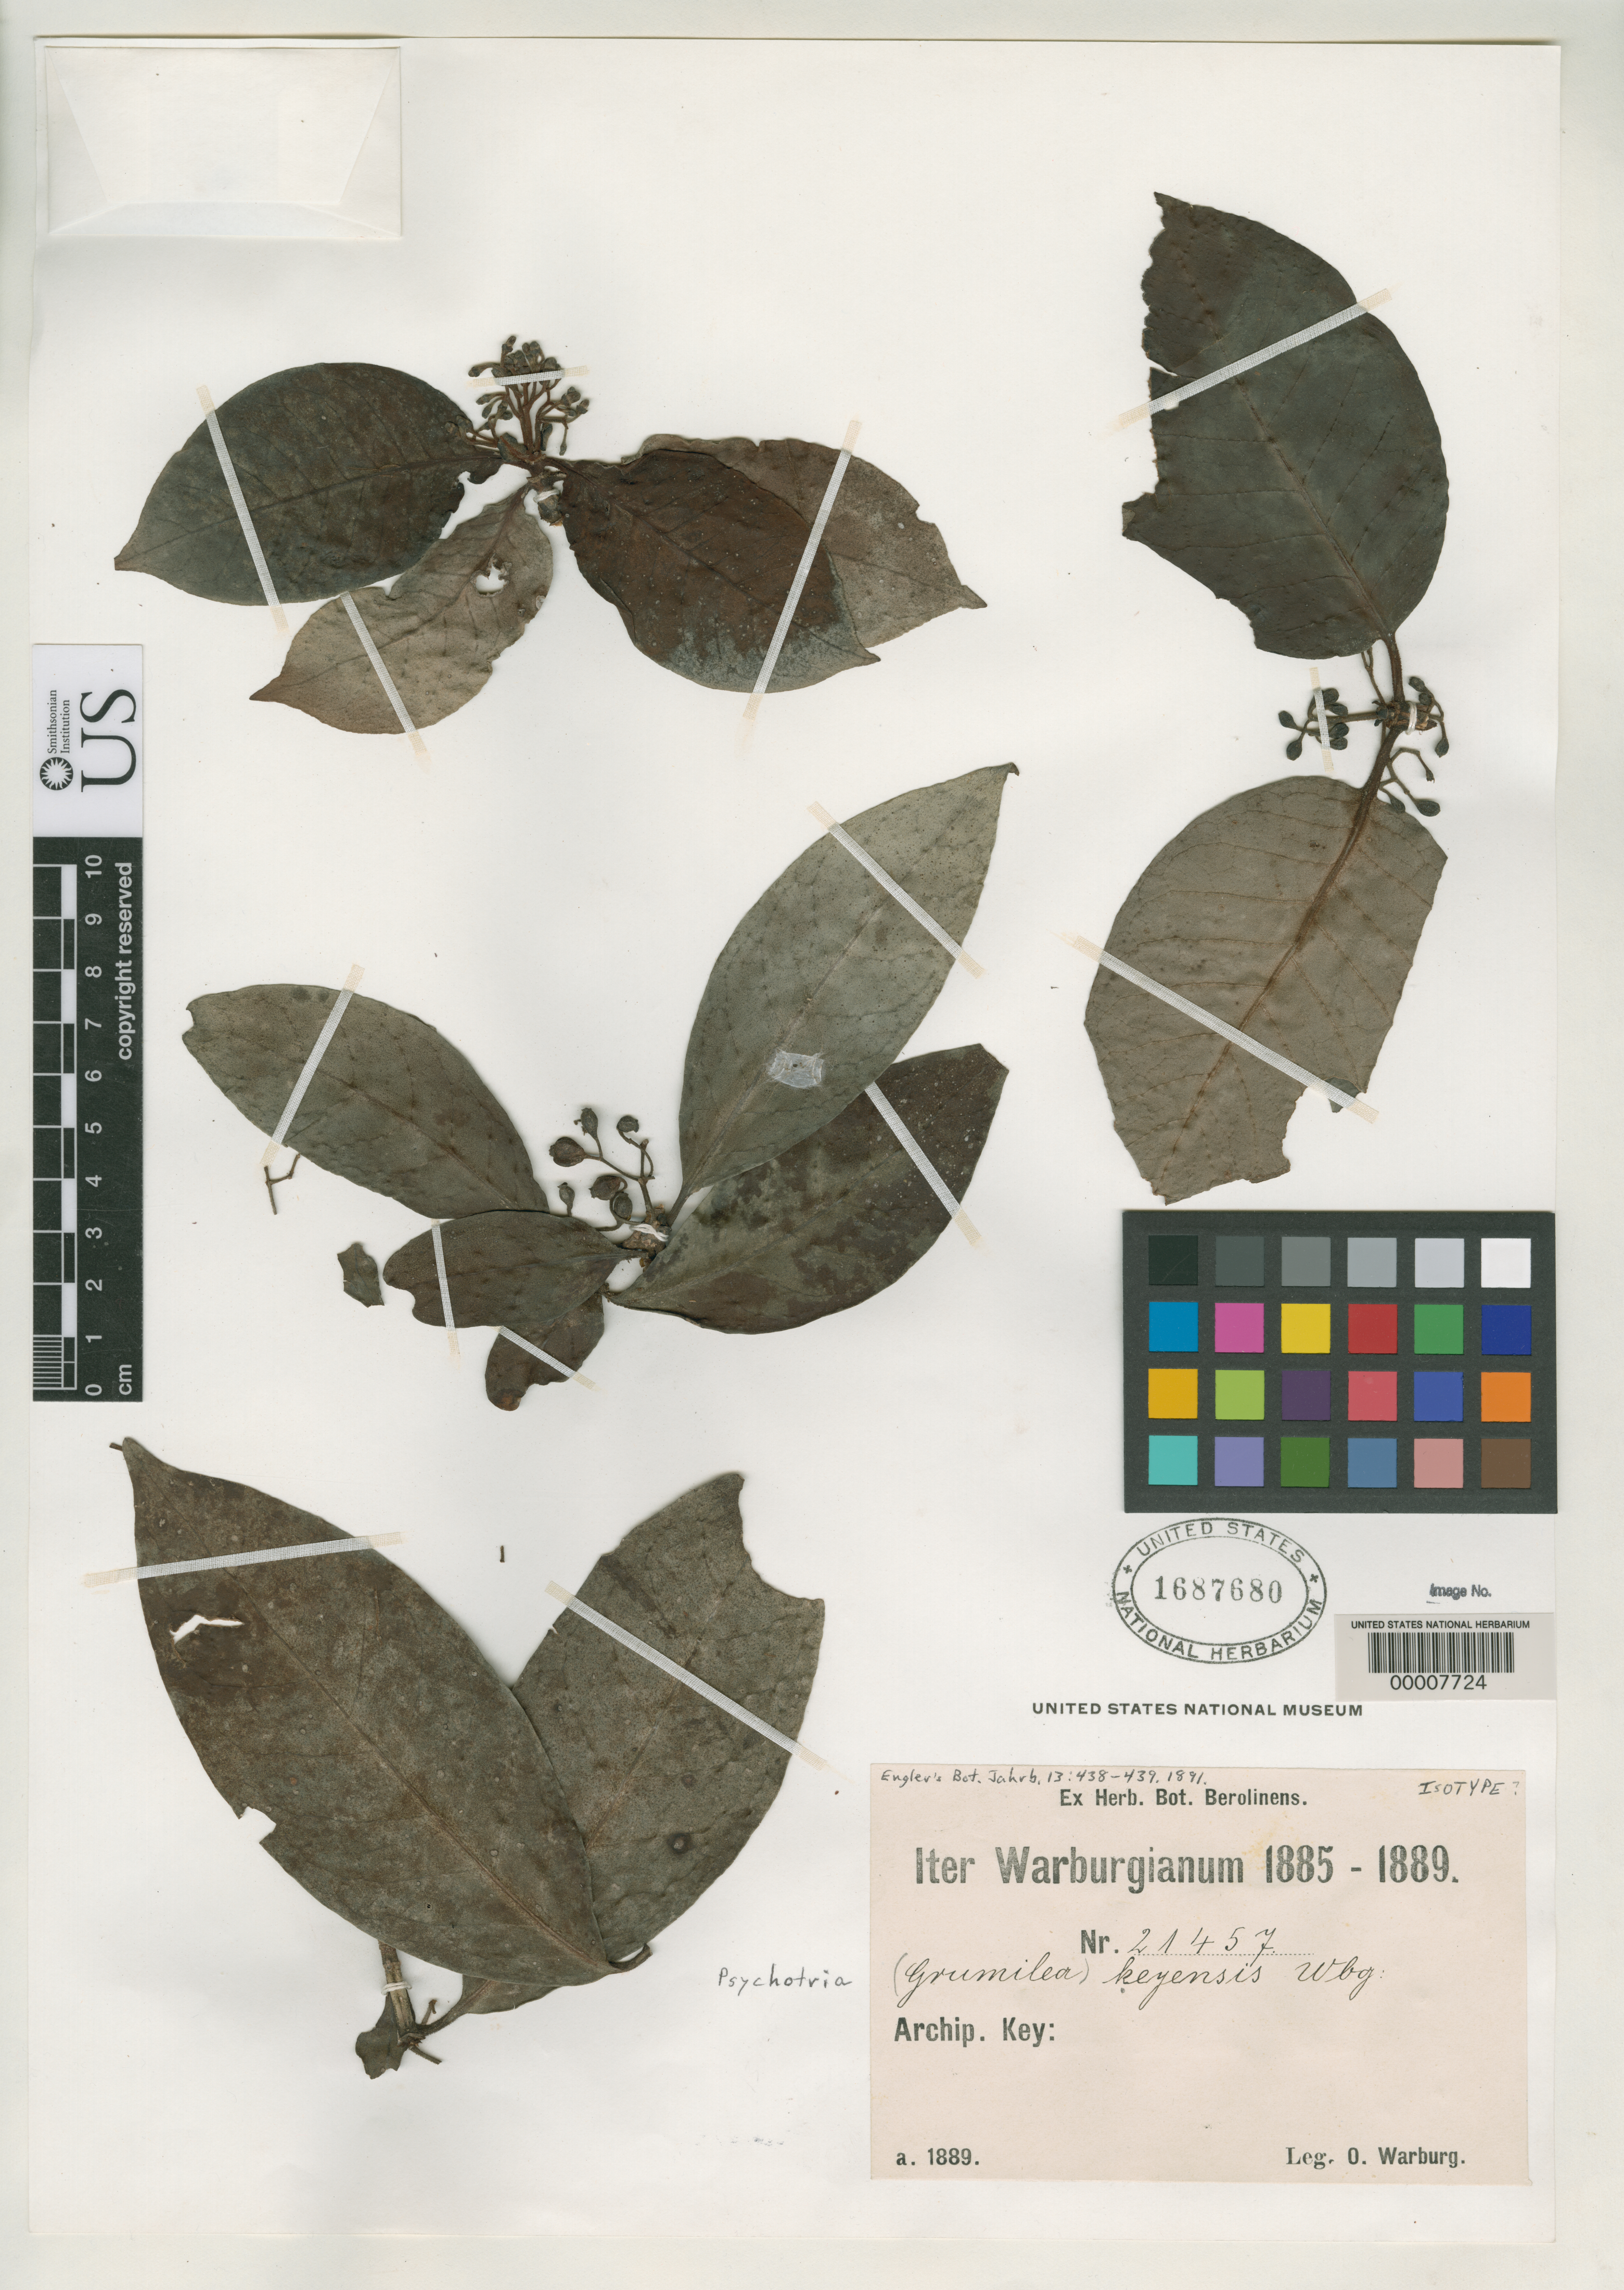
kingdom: Plantae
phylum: Tracheophyta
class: Magnoliopsida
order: Gentianales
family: Rubiaceae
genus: Psychotria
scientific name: Psychotria keyensis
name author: Warb.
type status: Isotype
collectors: O. Warburg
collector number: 21457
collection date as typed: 1889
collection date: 1889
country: Indonesia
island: New Guinea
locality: New Guinea, "Key 1 Island".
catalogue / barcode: US 1687680